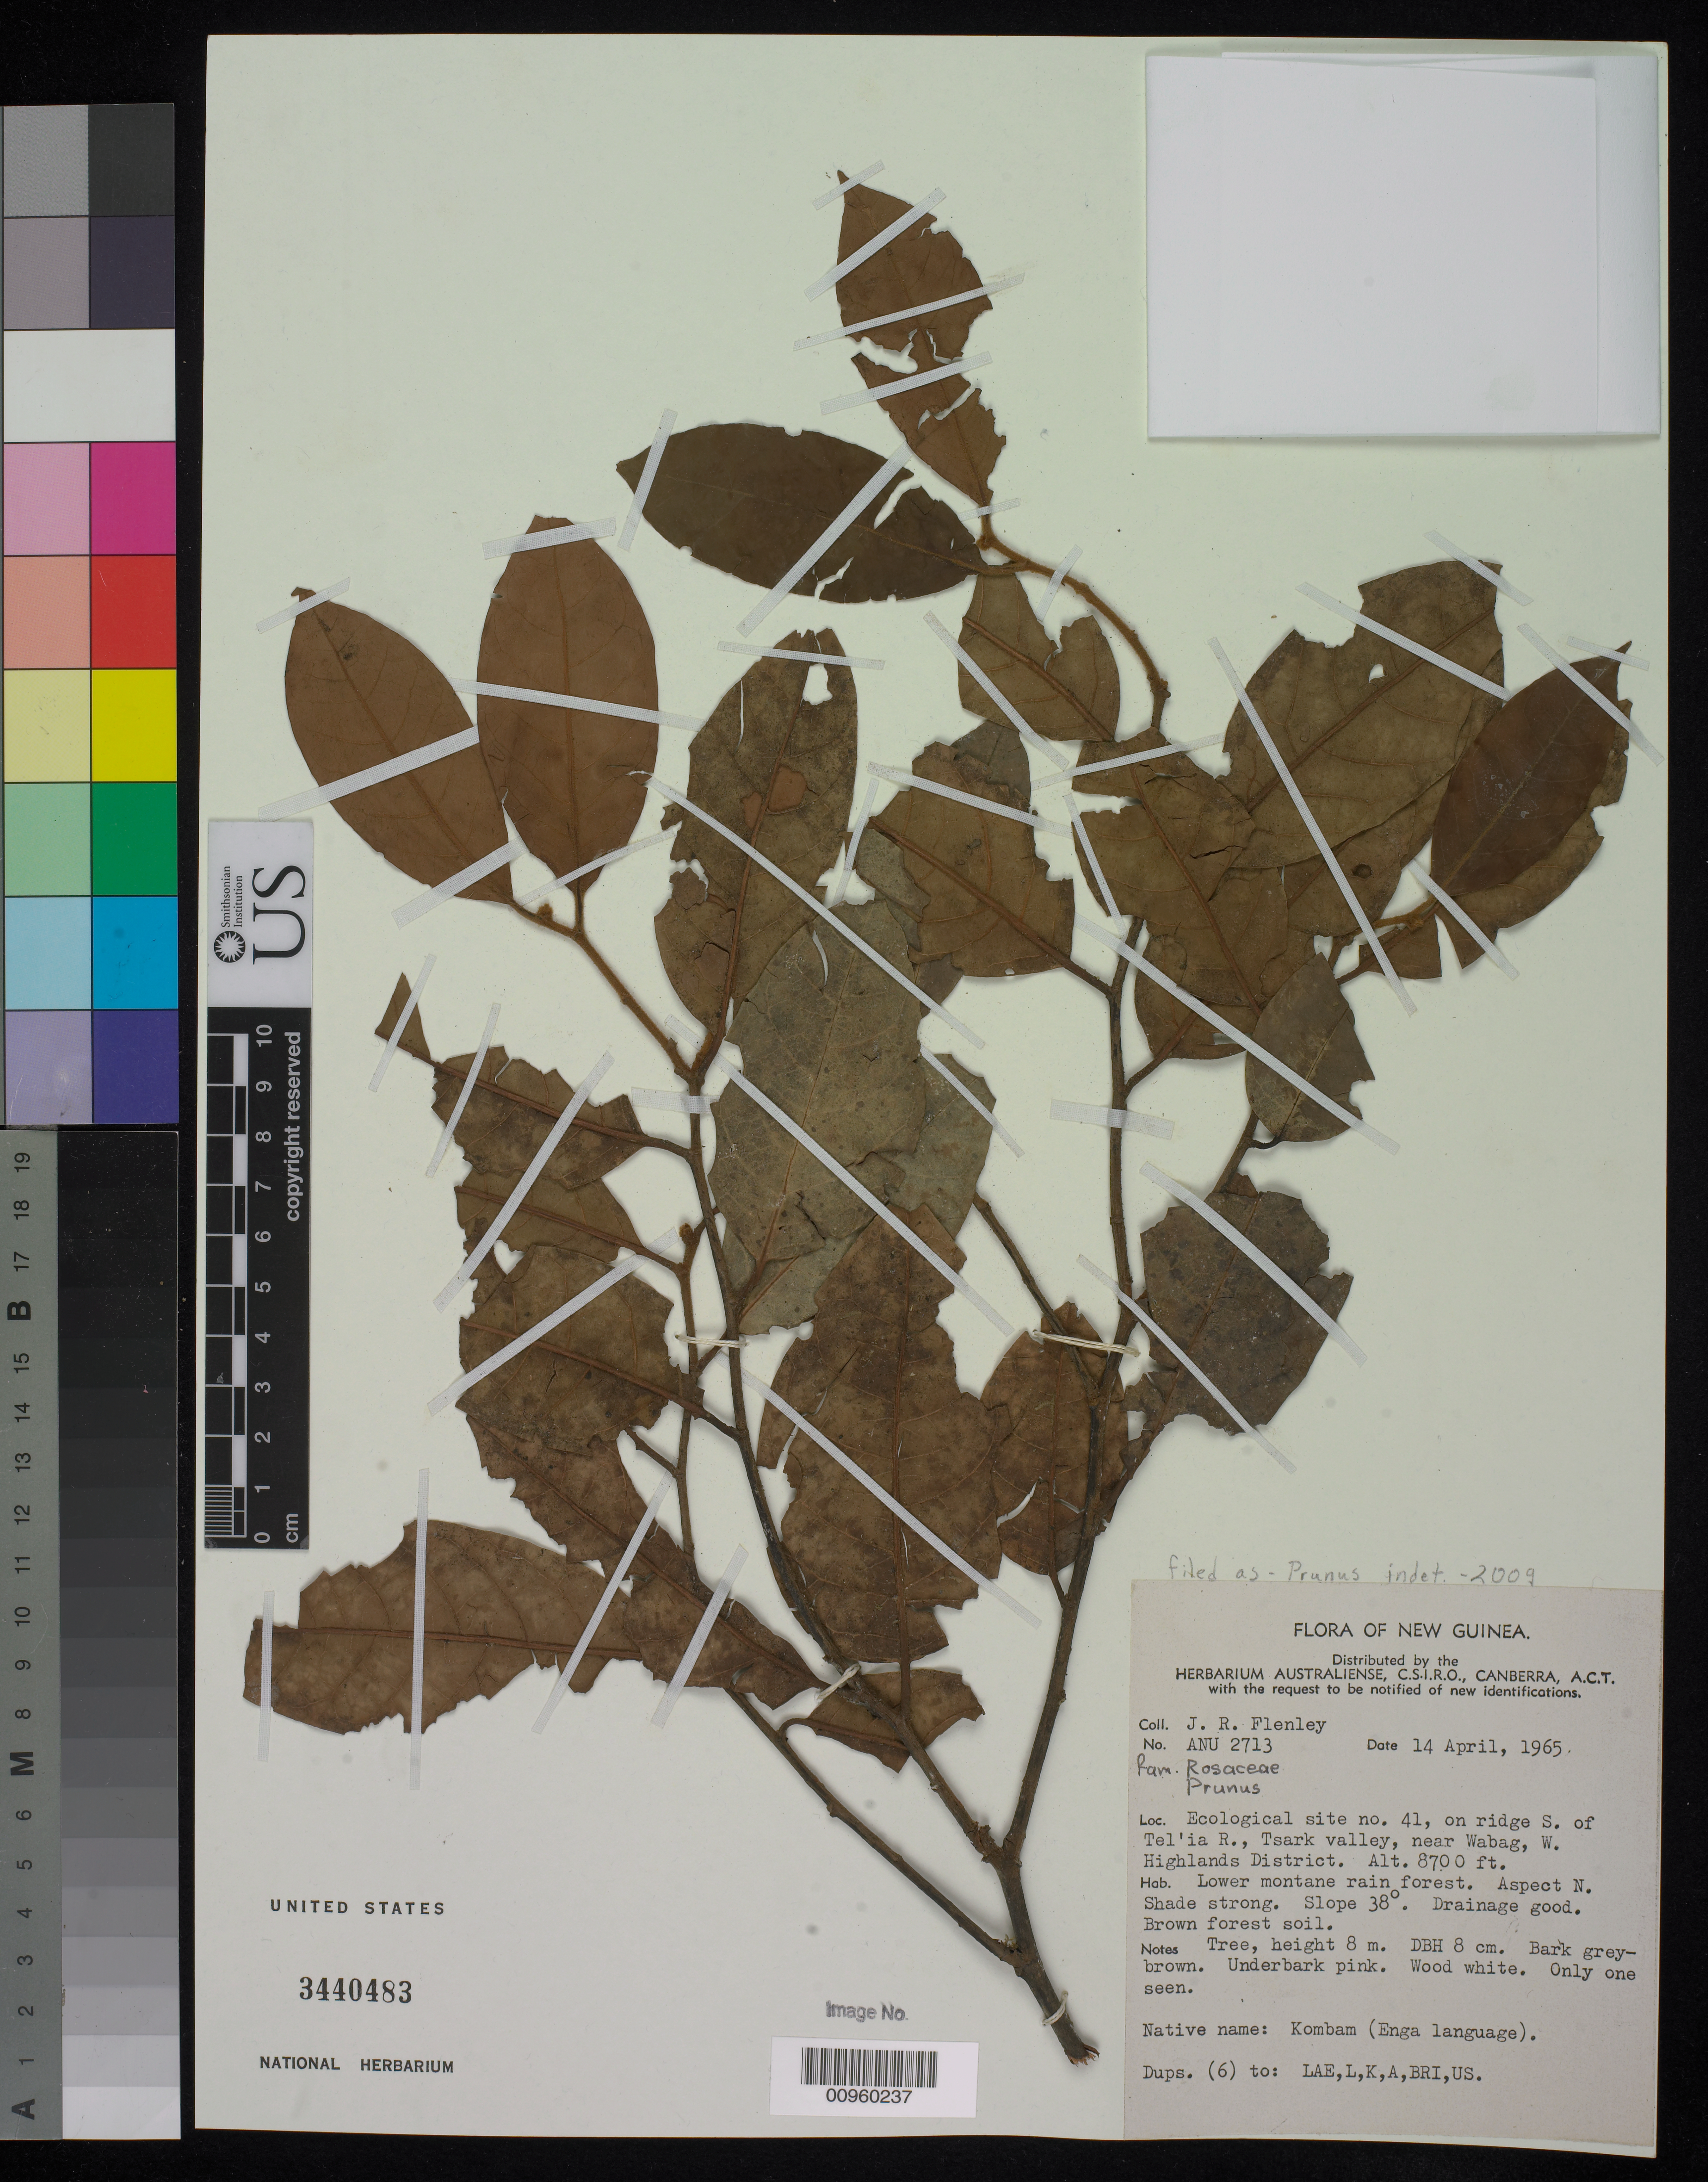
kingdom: Plantae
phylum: Tracheophyta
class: Magnoliopsida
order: Rosales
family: Rosaceae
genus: Prunus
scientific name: Prunus sp.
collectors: J. Flenley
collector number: ANU 2713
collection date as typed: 14 Apr 1965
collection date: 1965-04-14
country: Papua New Guinea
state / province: Enga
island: New Guinea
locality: Ecological site no. 41, on ridge south of Tel'ia R., Tsark valley, near Wabag. Lower montane rain forest. Aspect north shade strong. Slope 38 degrees. Drainage good, brown forest soil.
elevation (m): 2652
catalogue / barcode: US 3440483